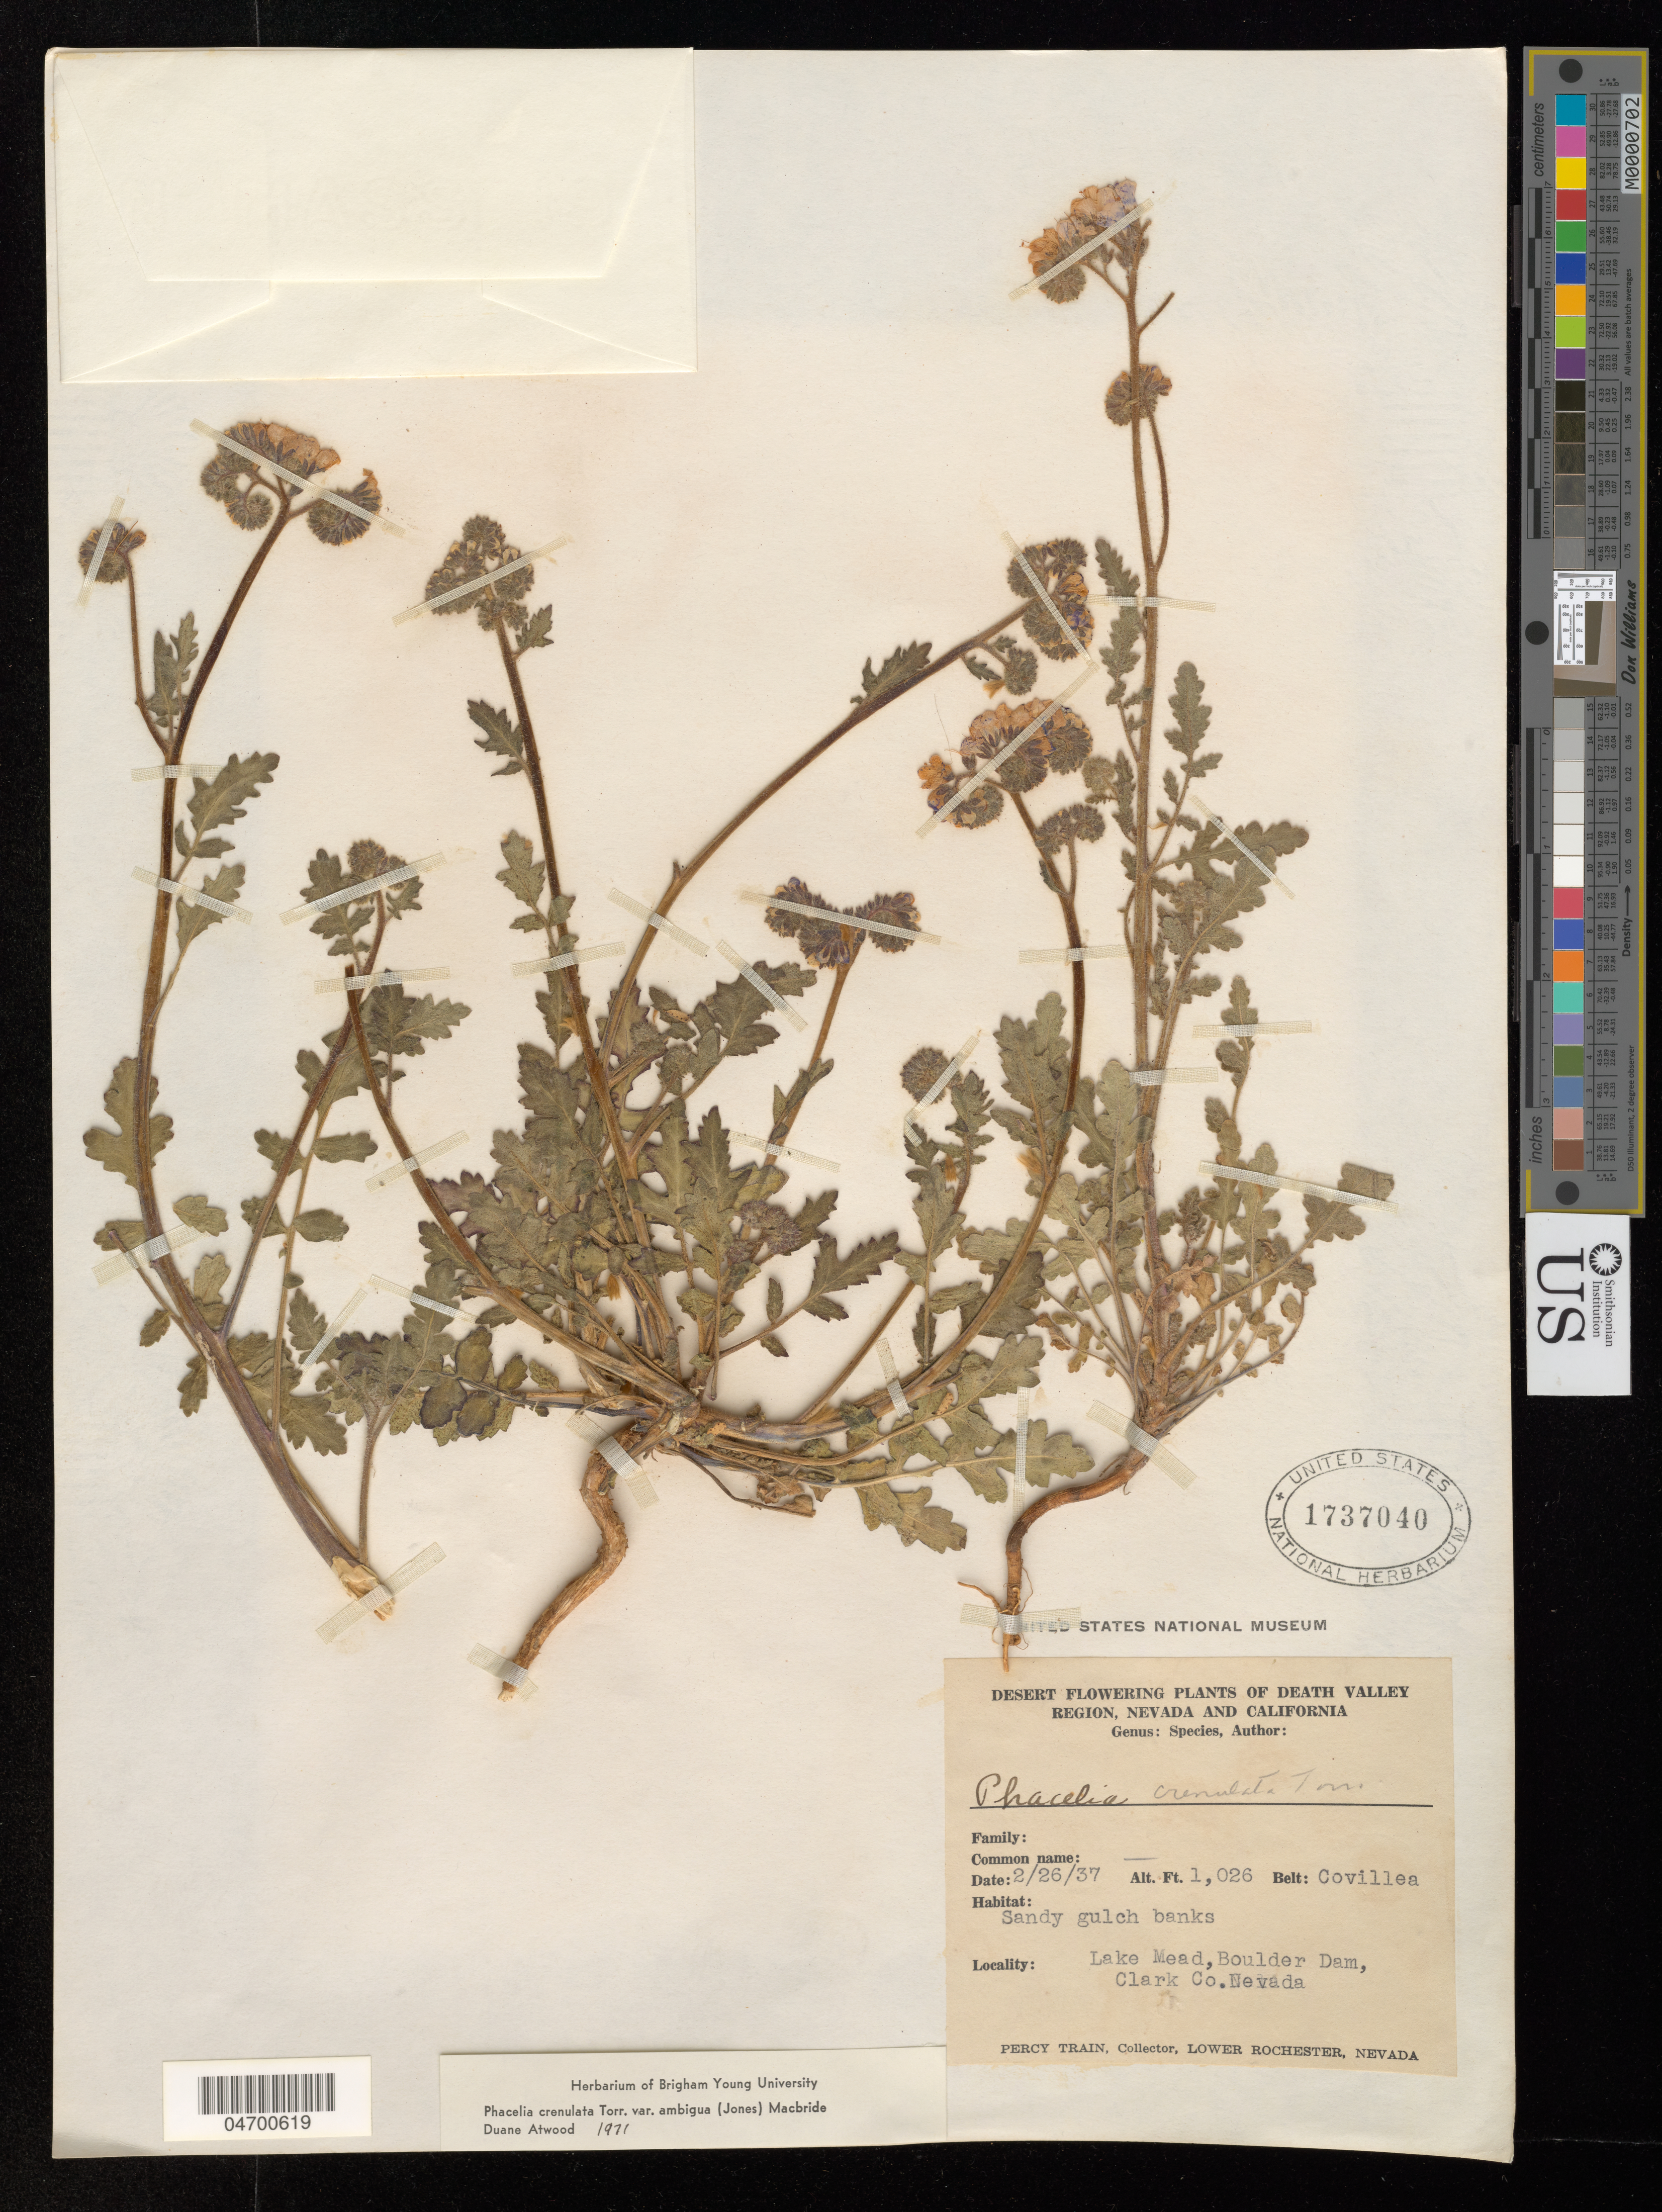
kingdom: Plantae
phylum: Tracheophyta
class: Magnoliopsida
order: Boraginales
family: Hydrophyllaceae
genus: Phacelia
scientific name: Phacelia crenulata var. ambigua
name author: (M.E. Jones) J.F. Macbr.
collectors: P. Trainer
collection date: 1937-06-26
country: United States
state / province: Nevada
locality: Death Valley Region, Nevada and California. Lake Mead, Boulder Dam, Clark Co. Lower Rochester.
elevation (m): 313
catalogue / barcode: US 1737040